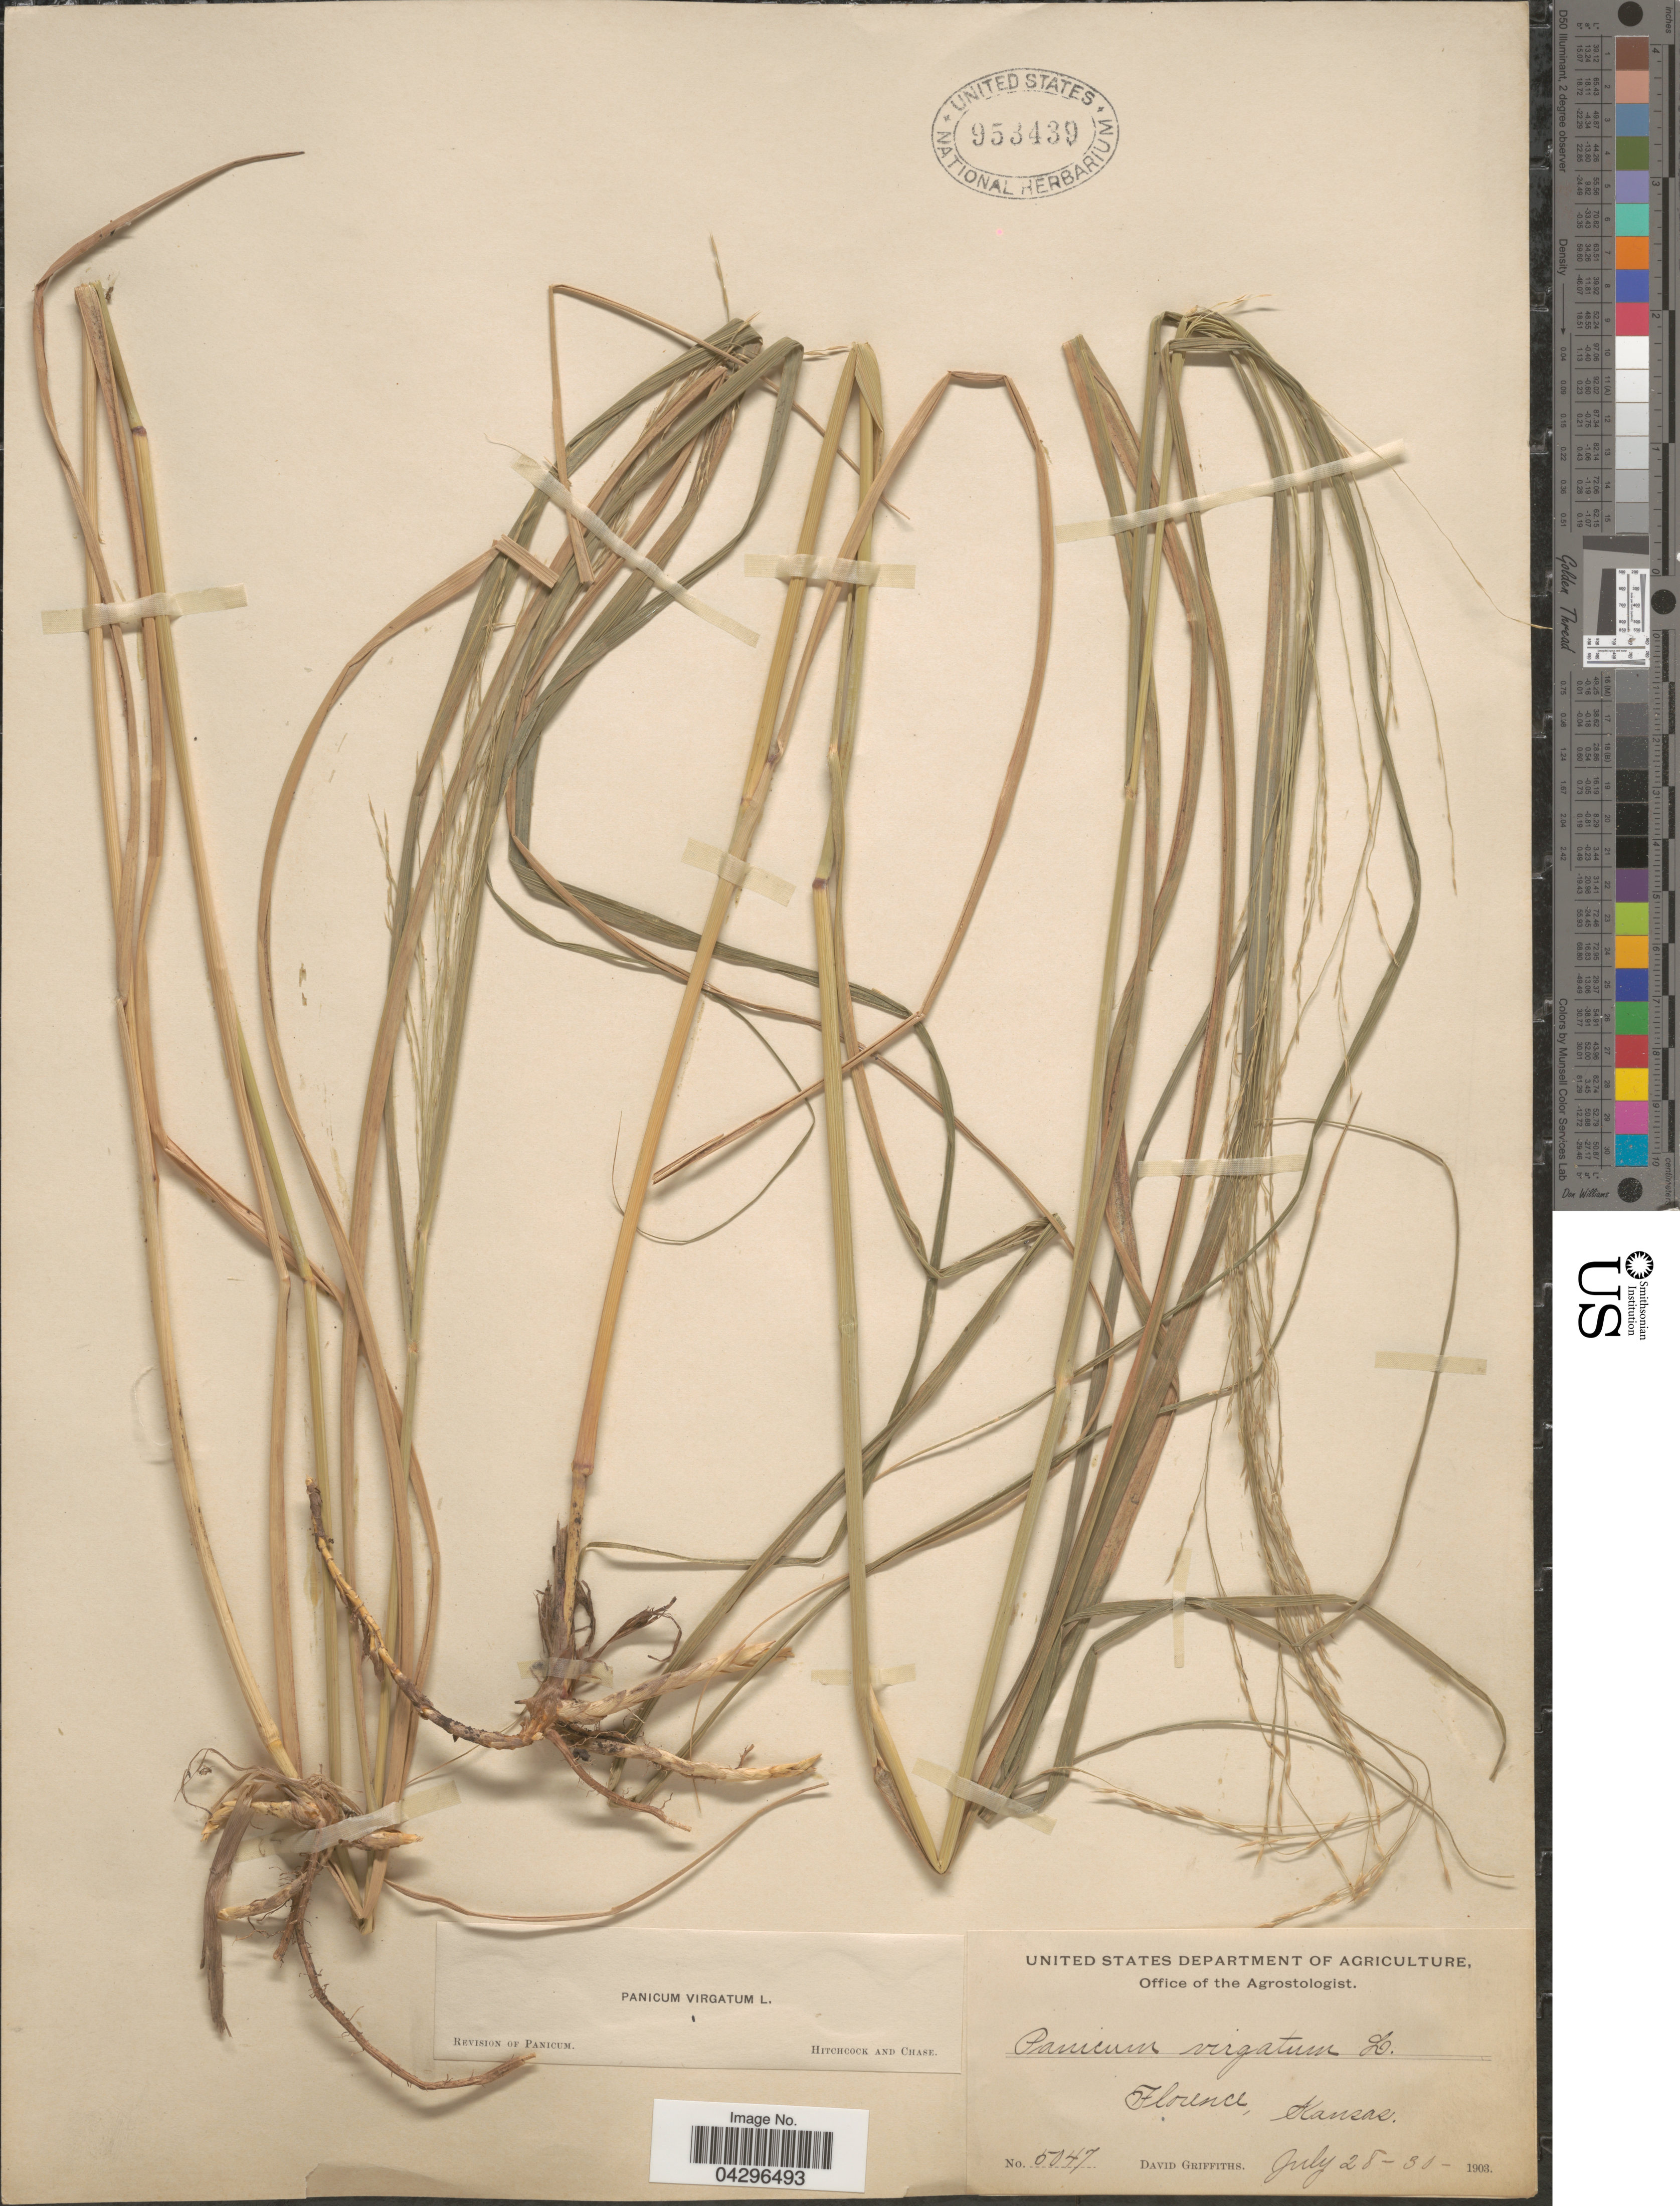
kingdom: Plantae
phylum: Tracheophyta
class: Liliopsida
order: Poales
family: Poaceae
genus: Panicum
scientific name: Panicum virgatum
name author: L.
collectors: D. Griffiths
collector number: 5047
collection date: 1903-07-28/1903-07-30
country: United States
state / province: Kansas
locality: Florence.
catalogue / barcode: US 953439